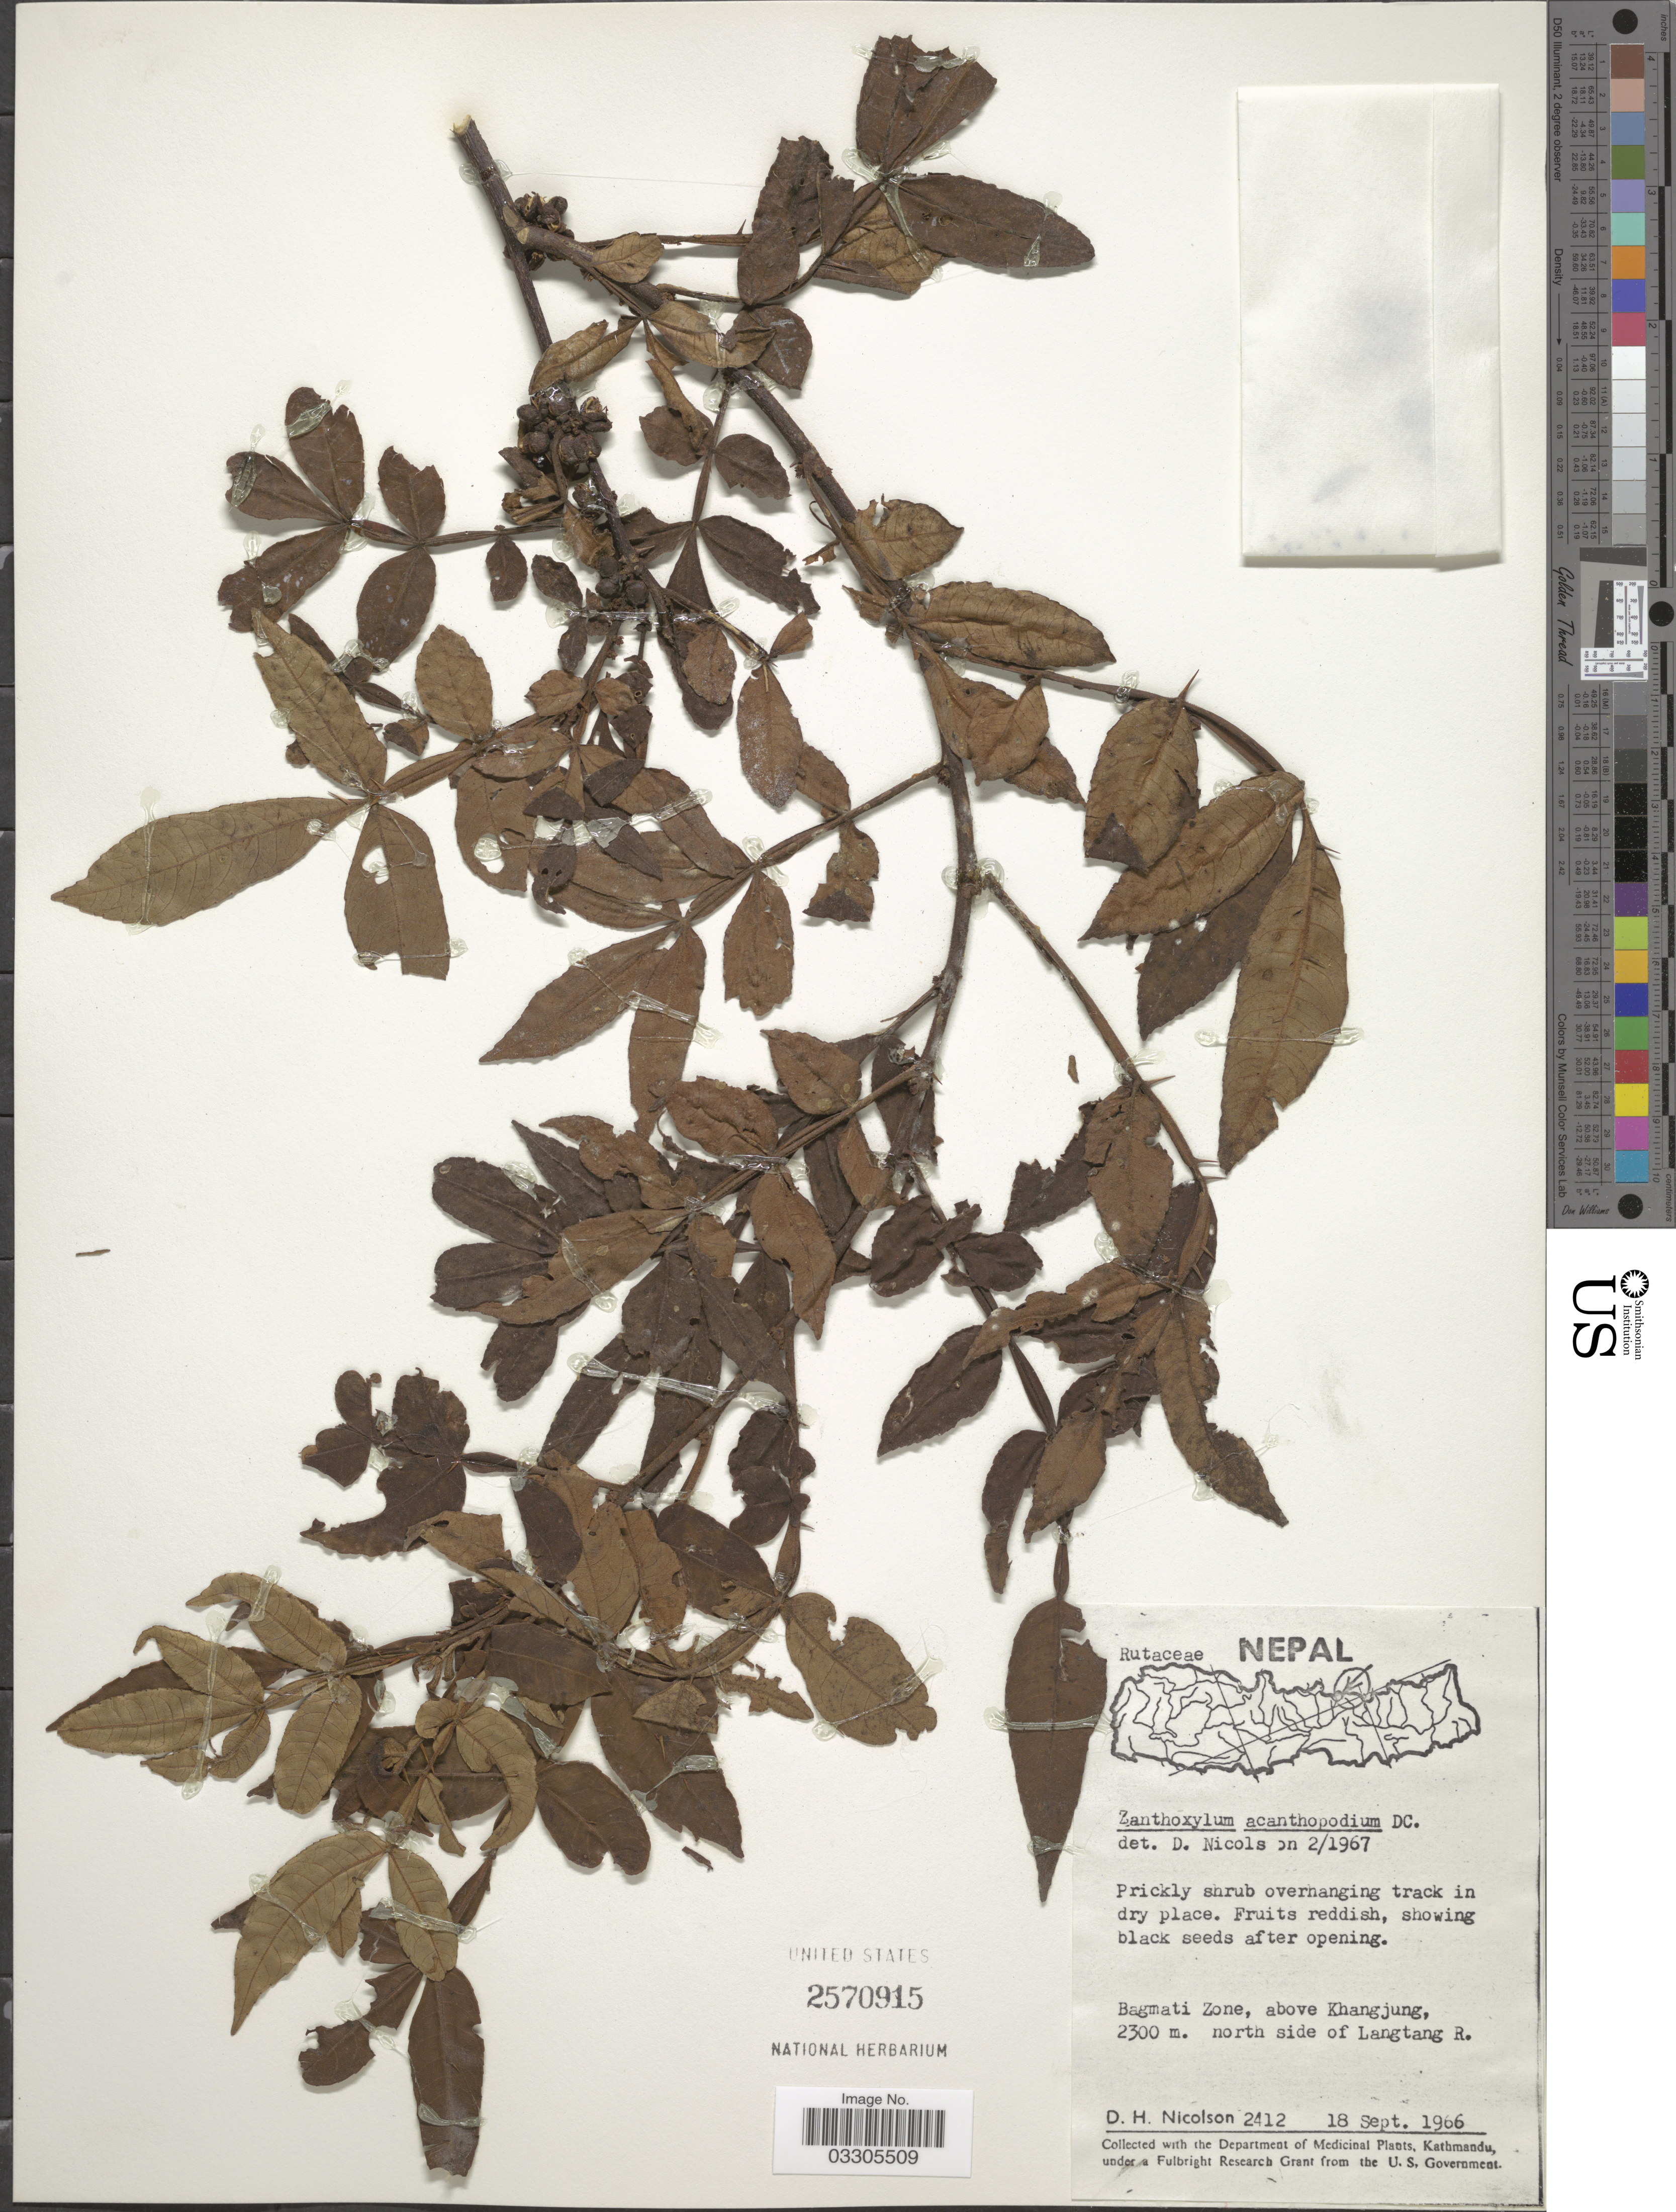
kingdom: Plantae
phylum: Tracheophyta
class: Magnoliopsida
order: Sapindales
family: Rutaceae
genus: Zanthoxylum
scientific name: Zanthoxylum acanthopodium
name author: DC.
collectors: D. H. Nicolson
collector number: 2412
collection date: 1966-09-18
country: Nepal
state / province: Bagmati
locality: Bagmati Zone, above Khangjung, north side of Langtang R.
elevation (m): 2300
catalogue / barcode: US 2570915